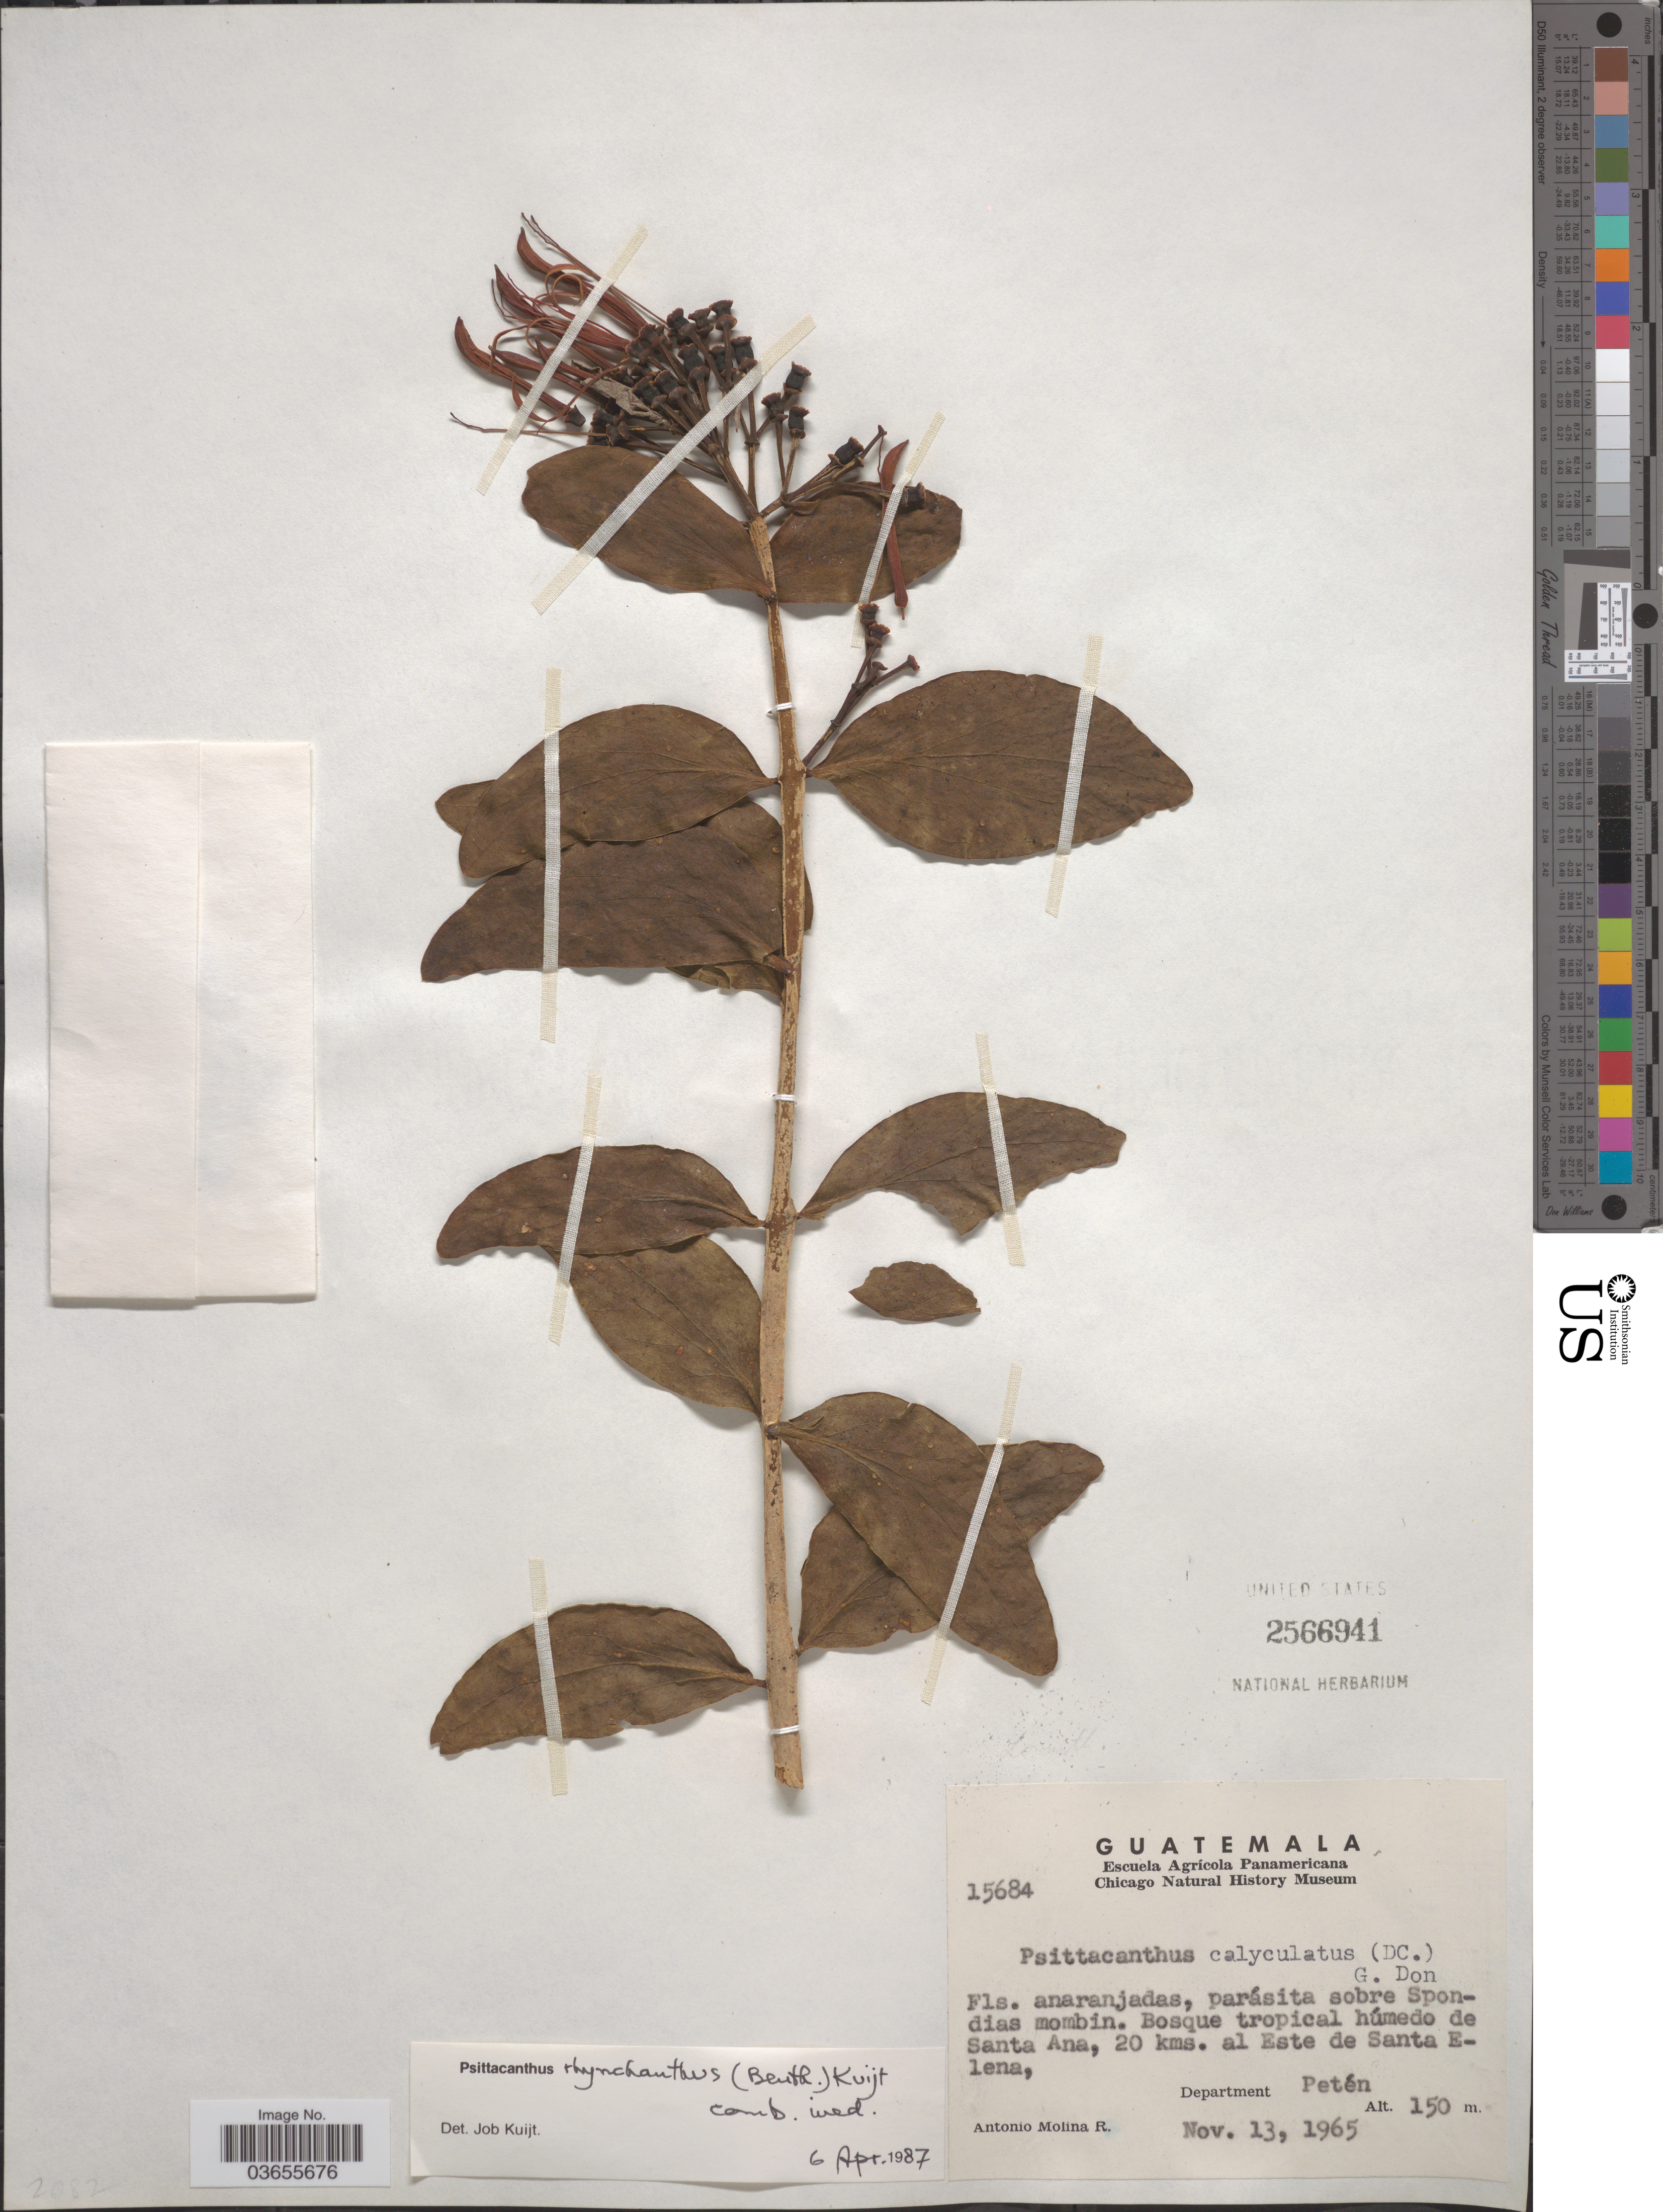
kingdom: Plantae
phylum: Tracheophyta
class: Magnoliopsida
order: Santalales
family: Loranthaceae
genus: Psittacanthus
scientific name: Psittacanthus rhynchanthus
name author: (Benth.) Kuijt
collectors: A. Molina R.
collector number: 15684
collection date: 1965-11-13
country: Guatemala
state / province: El Petén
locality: Bosque tropical húmedo de Santa Ana, 20 kms. al Este de Santa Elena, Department Petén.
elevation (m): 150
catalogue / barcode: US 2566941